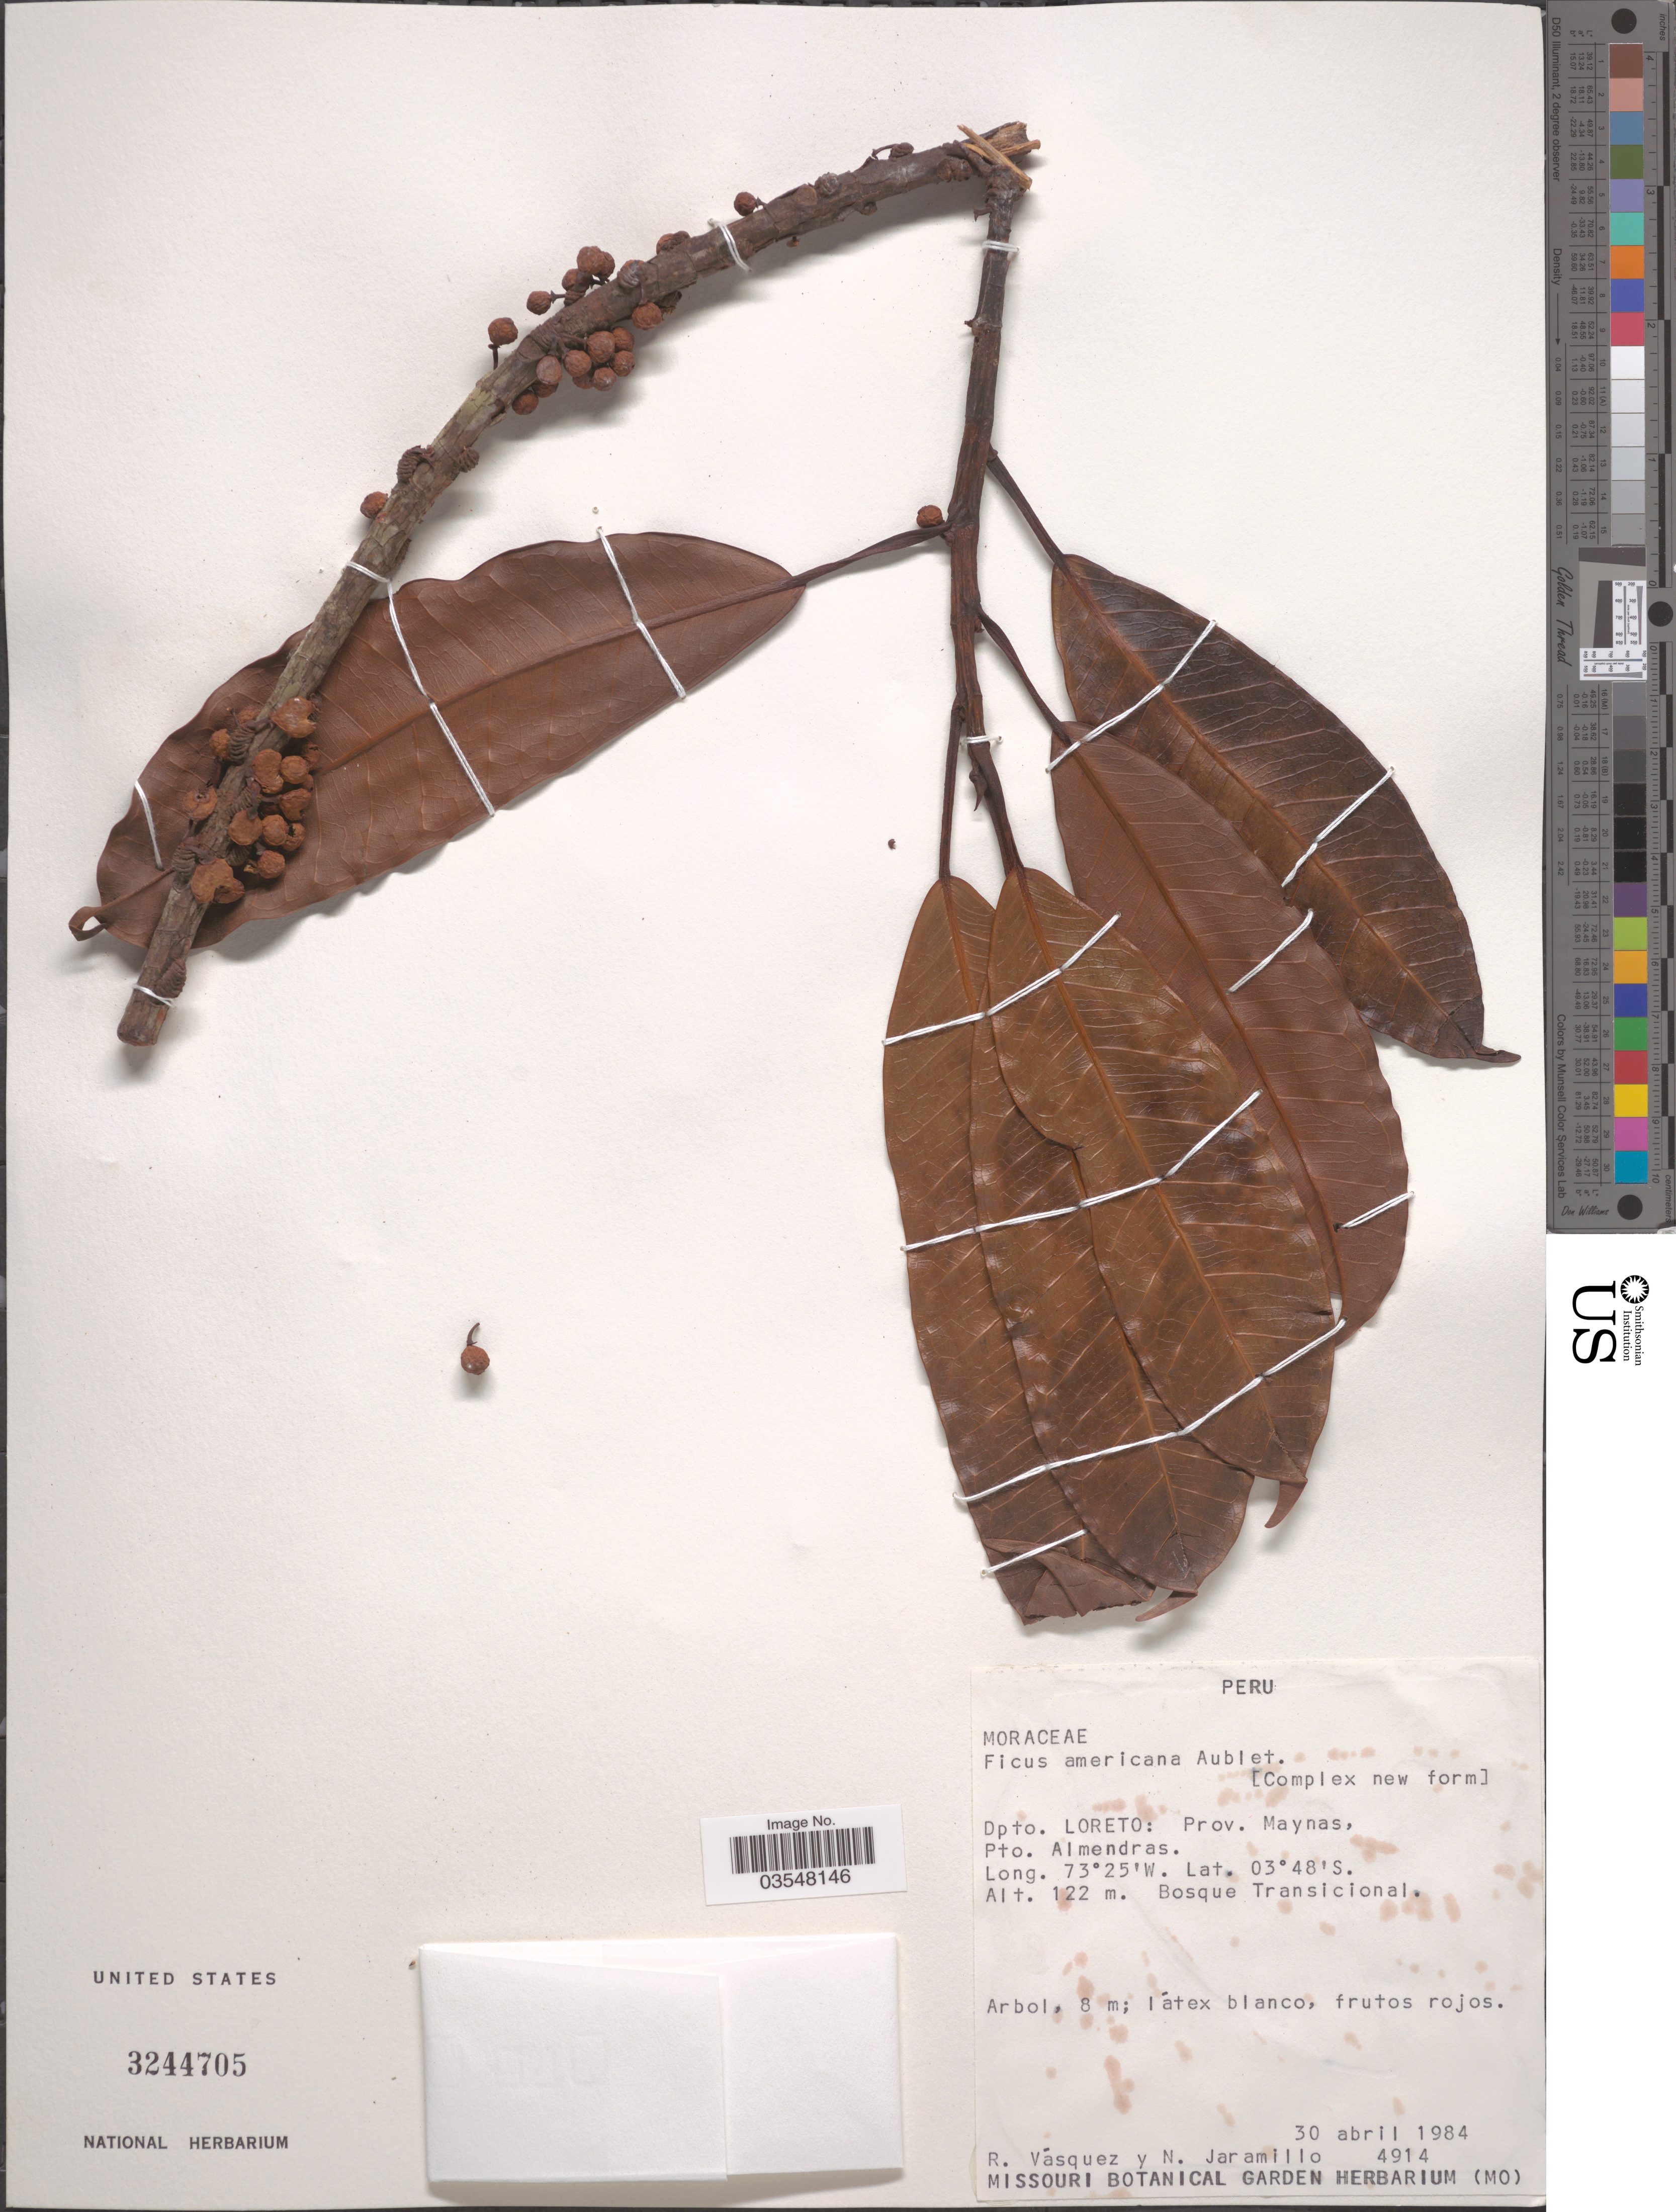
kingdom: Plantae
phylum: Tracheophyta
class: Magnoliopsida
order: Rosales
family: Moraceae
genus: Ficus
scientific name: Ficus americana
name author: Aubl.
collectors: R. Vásquez & N. Jaramillo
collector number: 4914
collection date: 1984-04-30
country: Peru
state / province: Loreto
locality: Dpto. Loreto: Prov. Maynas. Pto. Almendras.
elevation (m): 122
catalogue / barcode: US 3244705